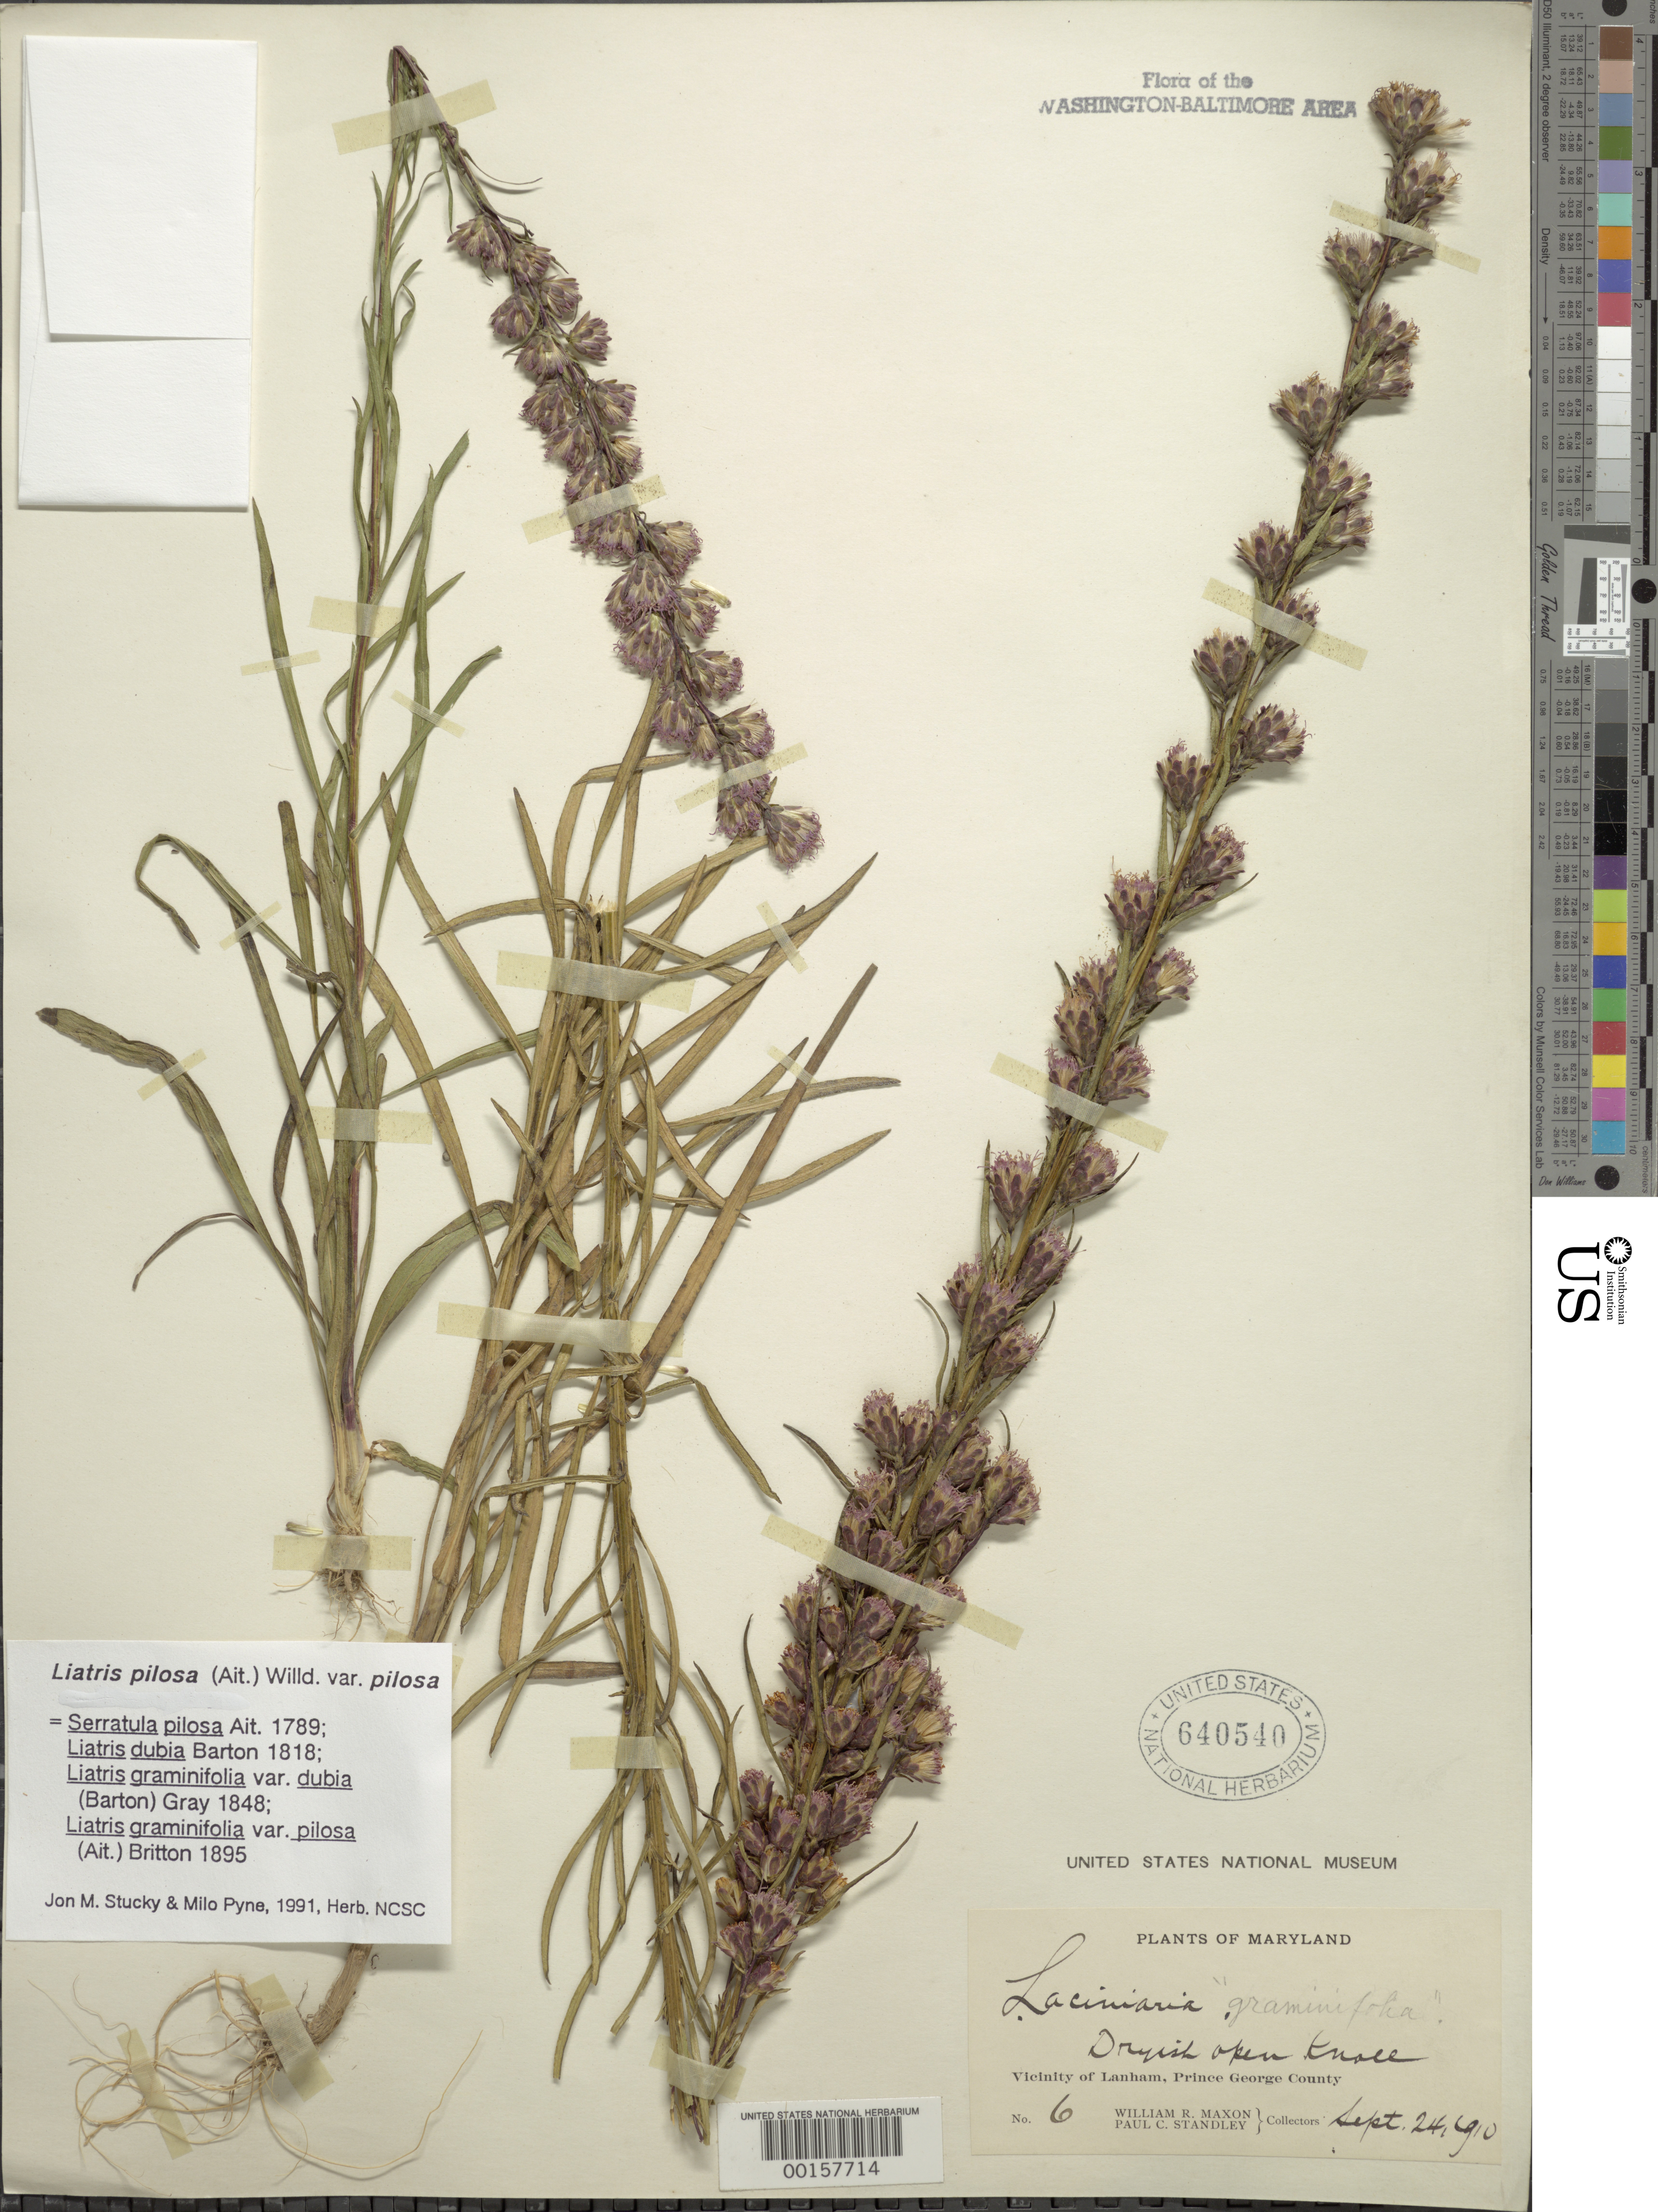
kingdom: Plantae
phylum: Tracheophyta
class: Magnoliopsida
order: Asterales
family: Asteraceae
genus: Liatris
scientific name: Liatris pilosa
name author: (Aiton) Willd.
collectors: W. R. Maxon & P. C. Standley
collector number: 6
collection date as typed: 24 Sep 1910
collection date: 1910-09-24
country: United States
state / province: Maryland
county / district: Prince George's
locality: Lanham vicinity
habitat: Dryish open knoll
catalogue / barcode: US 640540